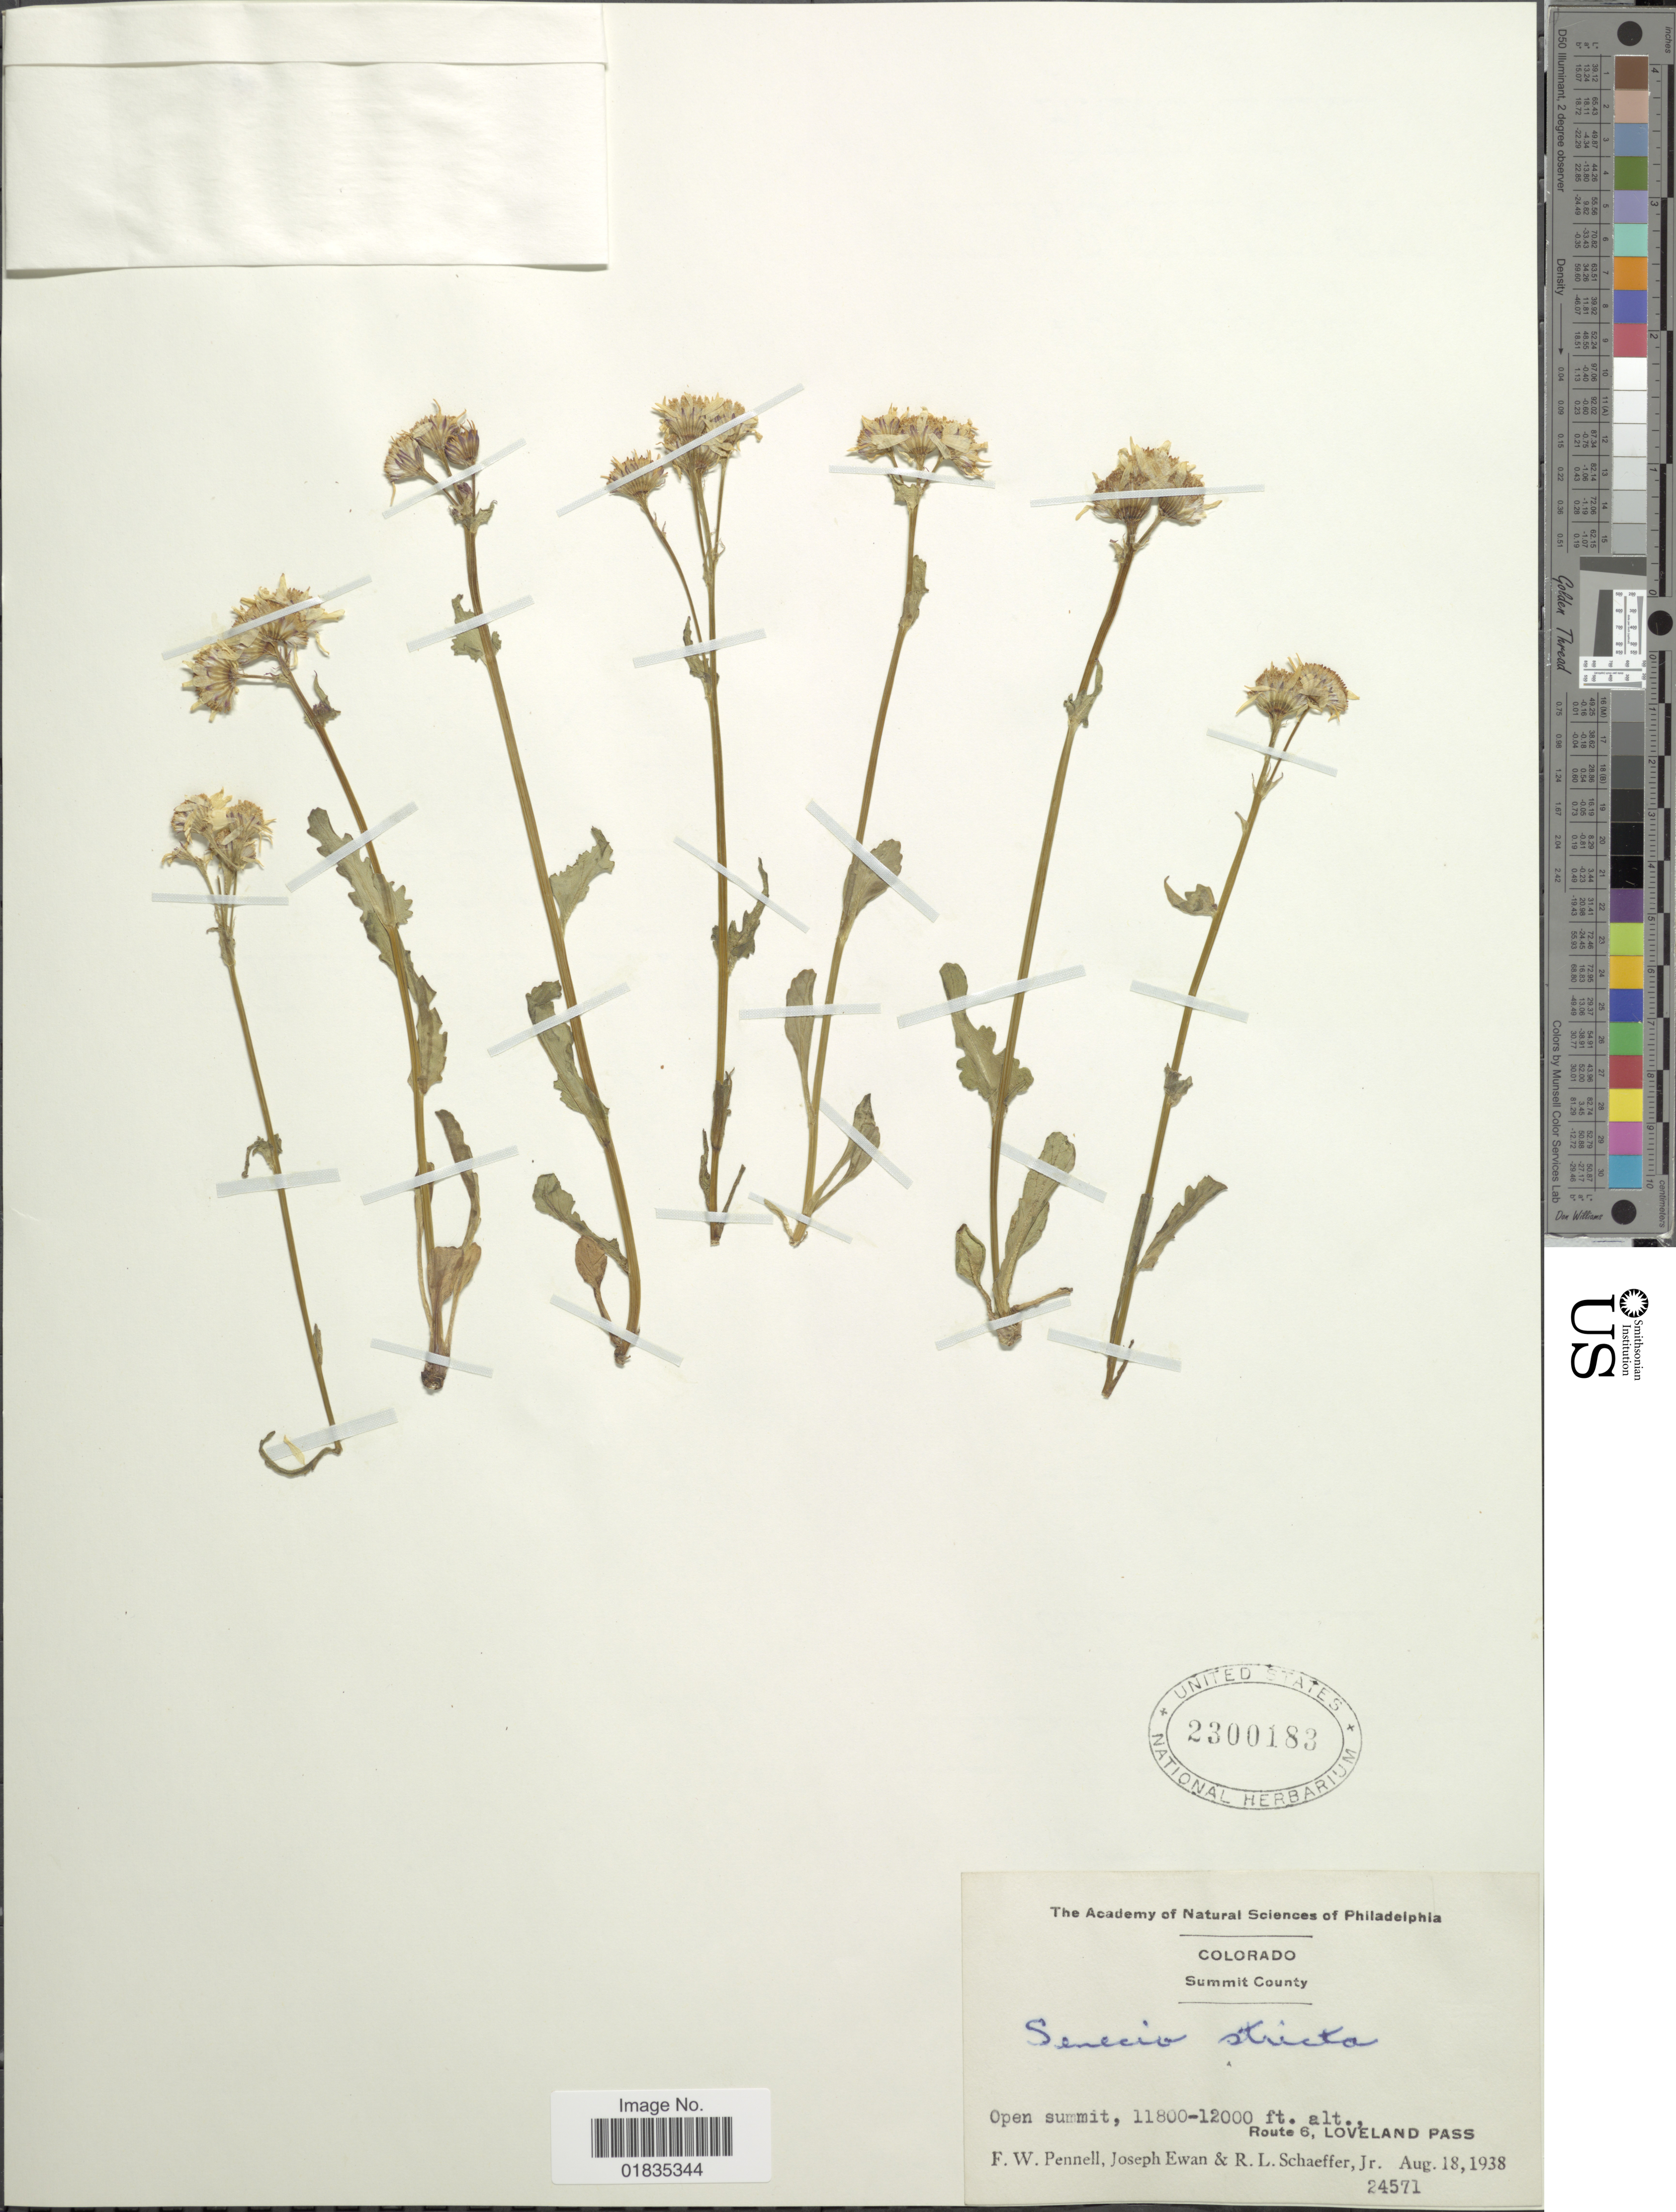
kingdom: Plantae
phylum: Tracheophyta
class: Magnoliopsida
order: Asterales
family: Asteraceae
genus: Senecio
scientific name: Senecio strictus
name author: Banks ex Pursh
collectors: F. W. Pennell, J. A. Ewan & R. L. Schaeffer Jr.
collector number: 24571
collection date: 1938-08-18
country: United States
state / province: Colorado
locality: Summit County, open summit, Route 6, Loveland Pass.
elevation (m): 3597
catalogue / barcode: US 2300183